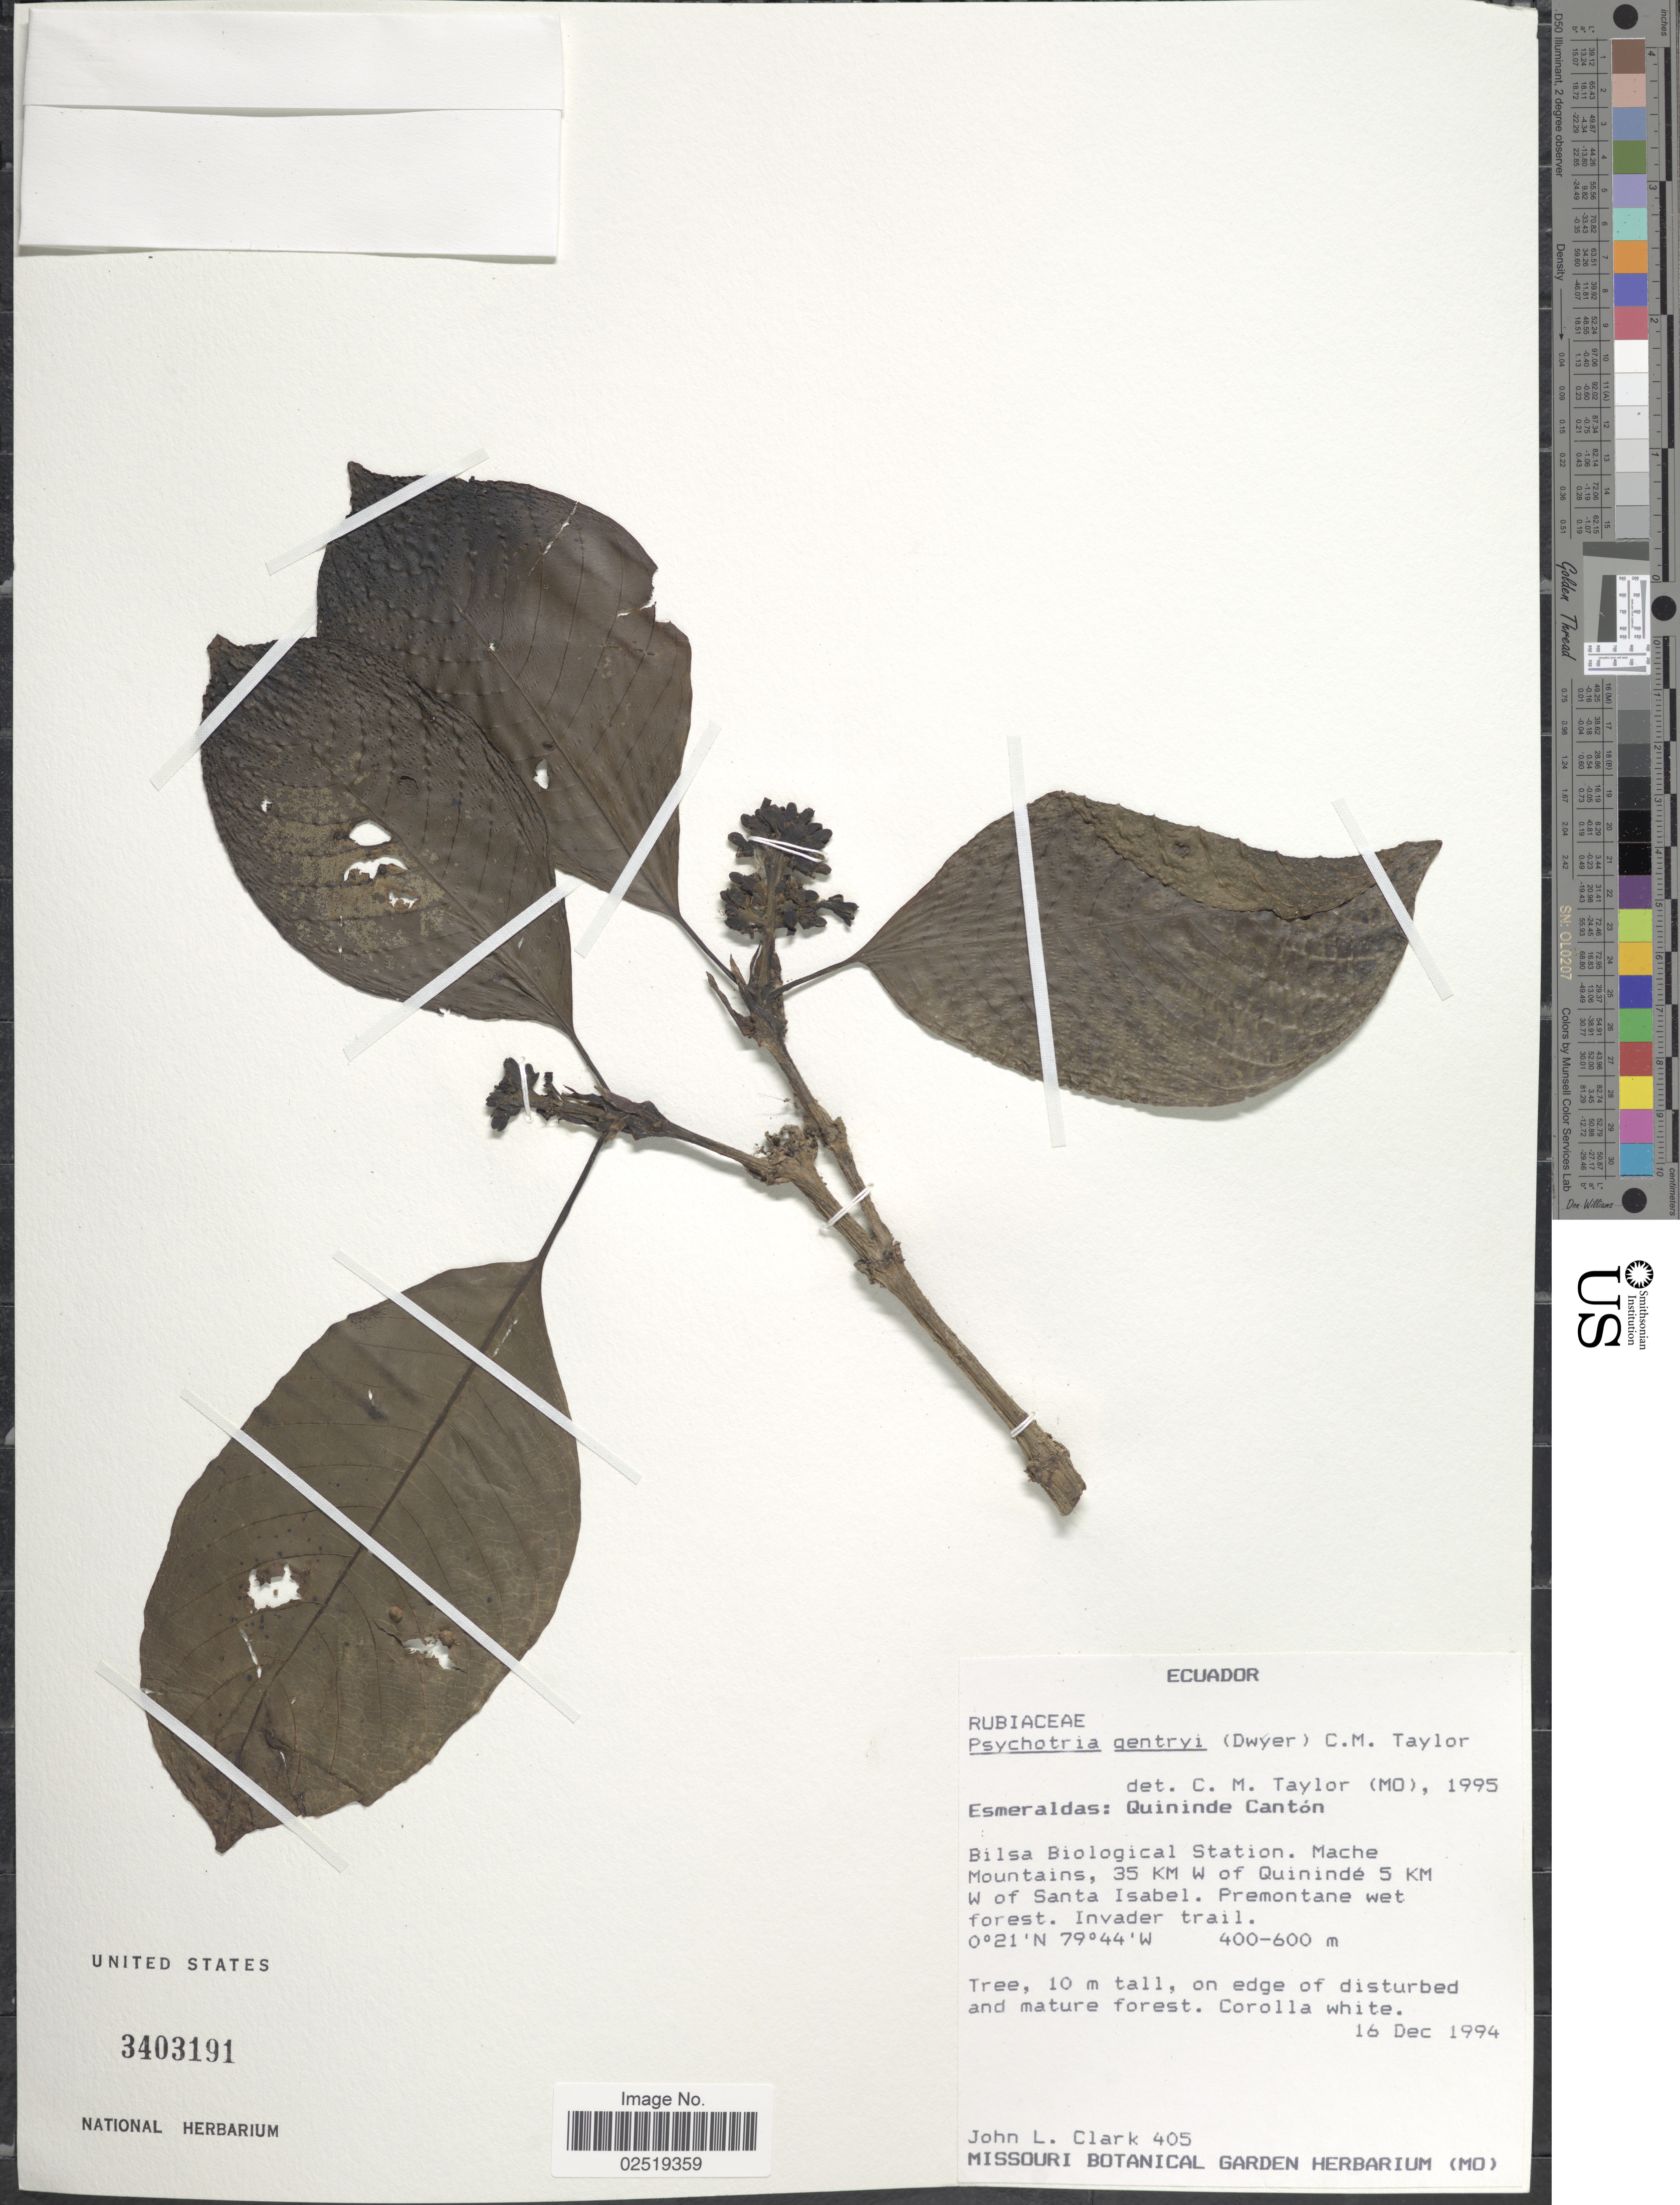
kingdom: Plantae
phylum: Tracheophyta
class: Magnoliopsida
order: Gentianales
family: Rubiaceae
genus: Psychotria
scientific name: Psychotria gentryi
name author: (Dwyer) C.M. Taylor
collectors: J. L. Clark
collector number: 405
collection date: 1994-12-16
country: Ecuador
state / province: Esmeraldas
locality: Esmeraldas: Quininde Canton, Bilsa Biological Station. Mache Mountains, 35 KM W of Wuininde 5 KM W of Santa Isabel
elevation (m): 400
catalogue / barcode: US 3403191